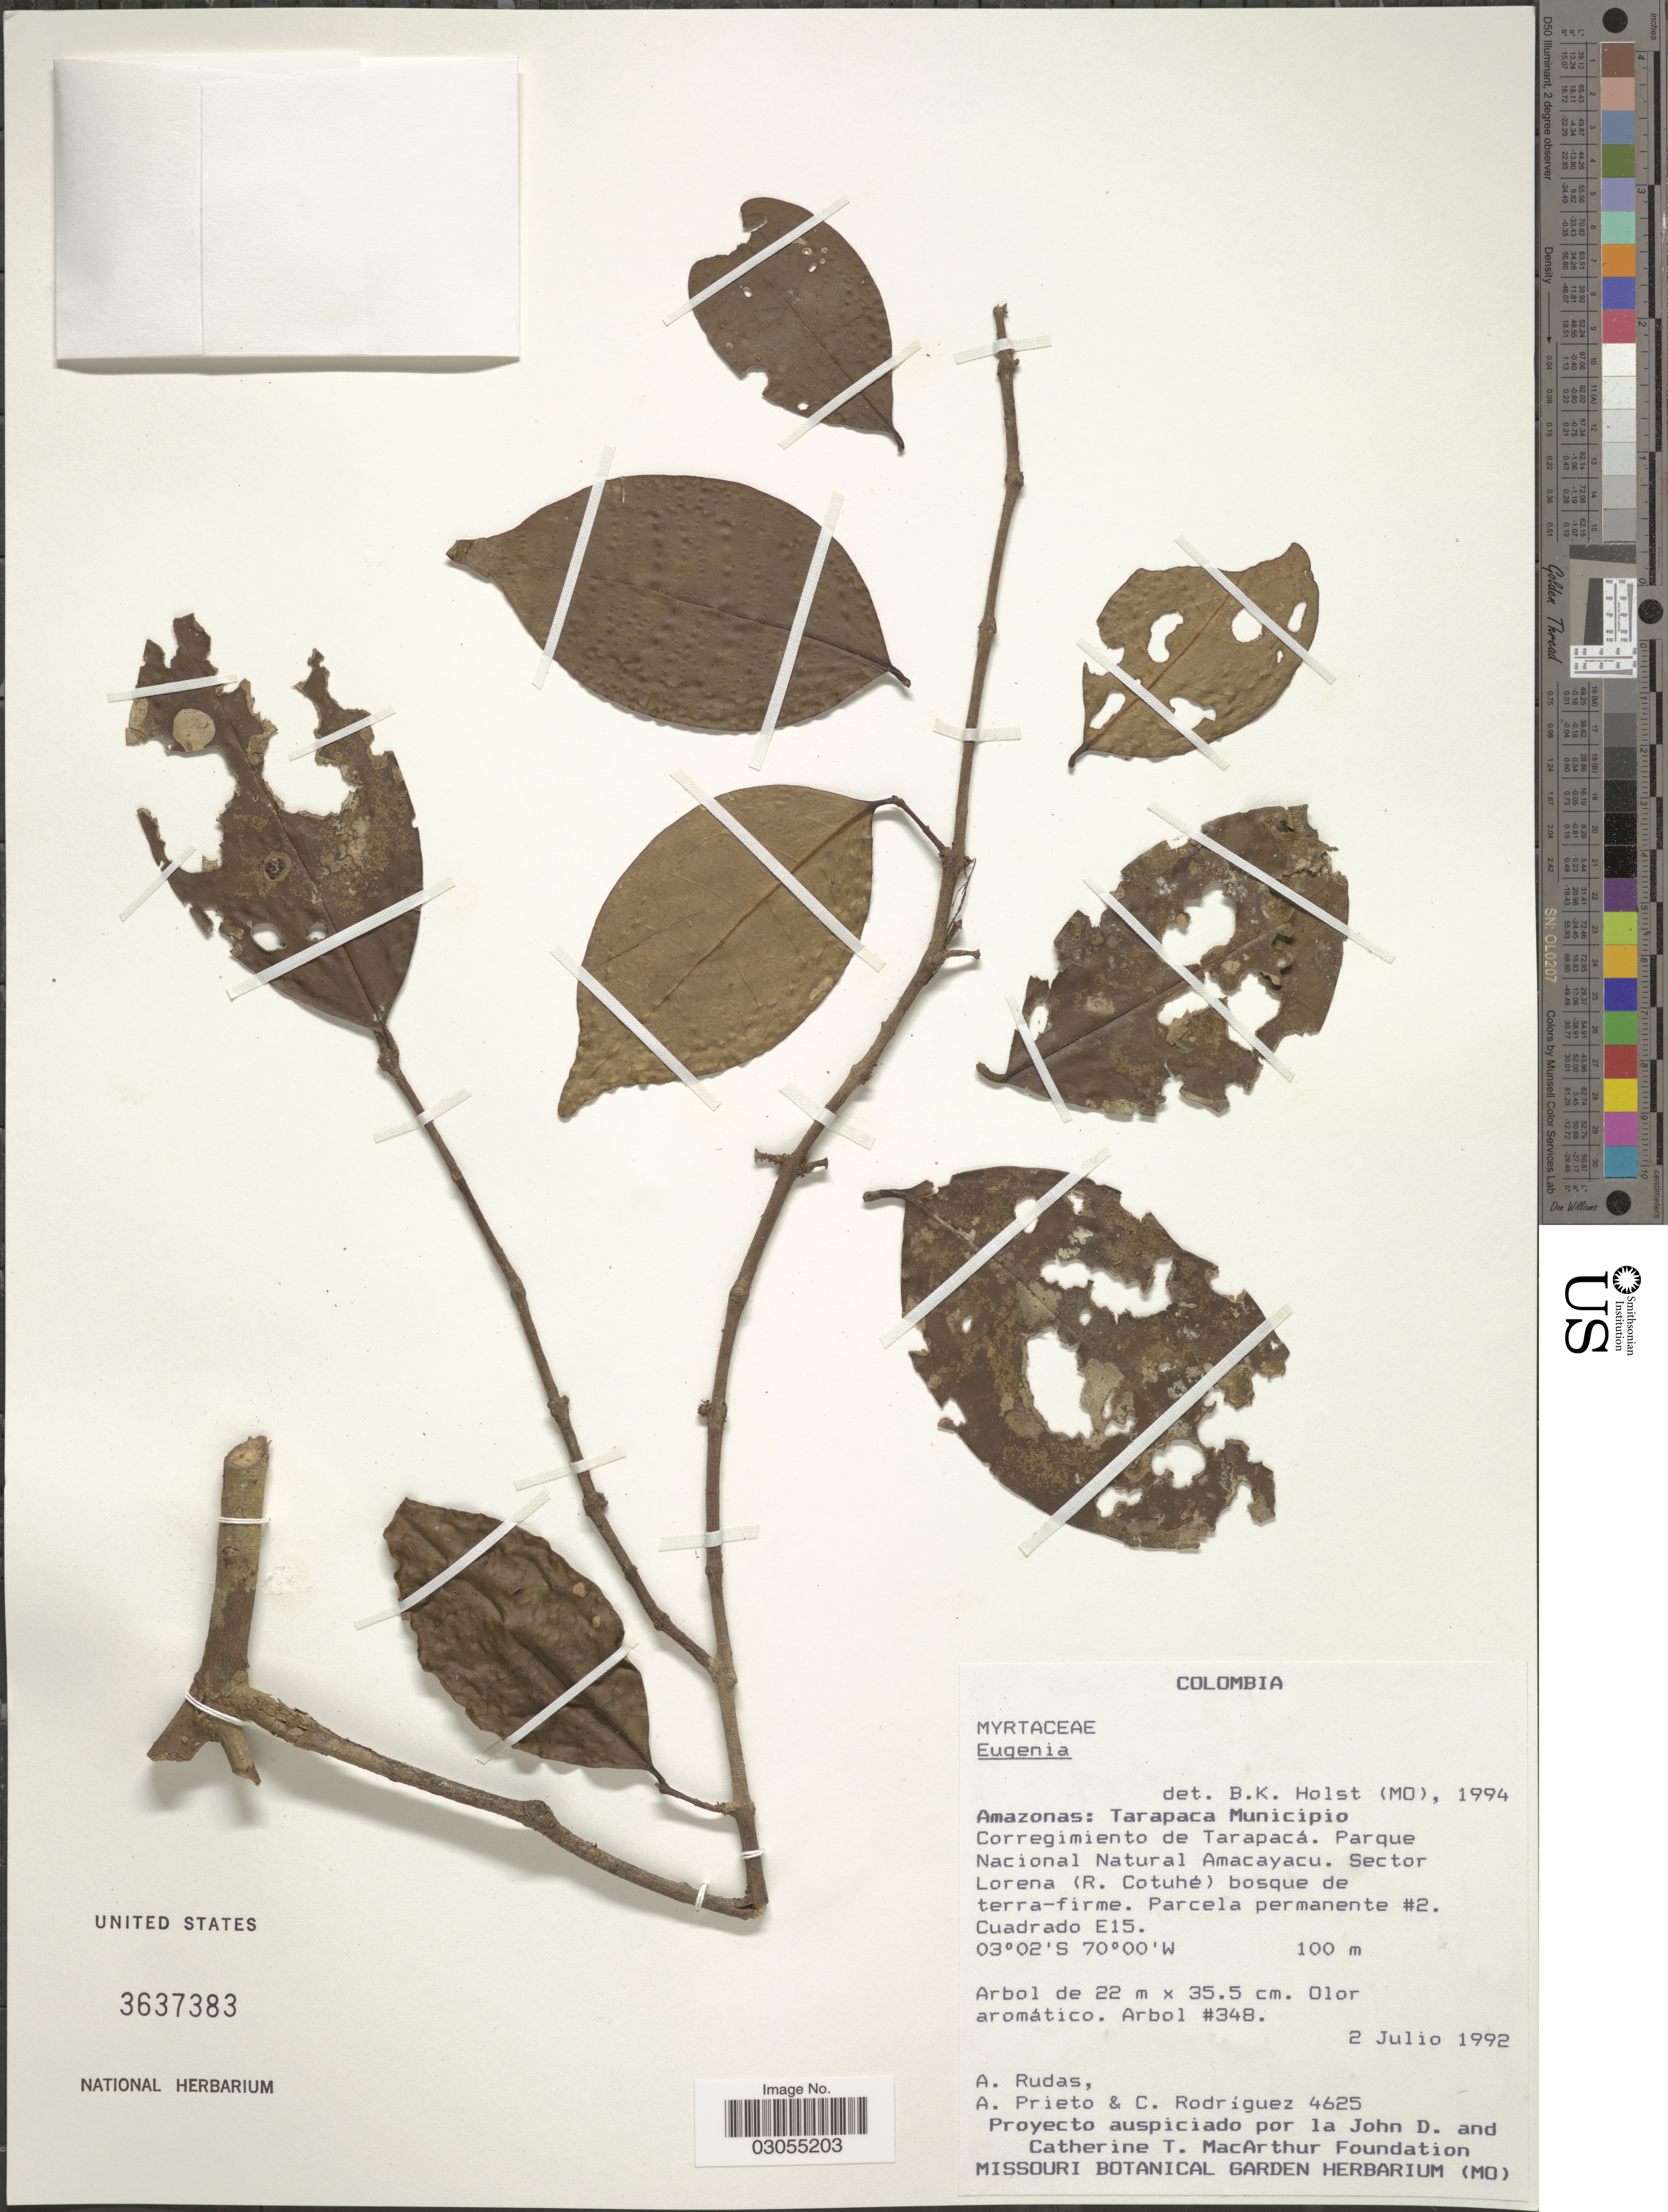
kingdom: Plantae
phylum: Tracheophyta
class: Magnoliopsida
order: Myrtales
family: Myrtaceae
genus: Eugenia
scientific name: Eugenia sp.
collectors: A. Rudas, A. Prieto & C. Rodríguez-Flores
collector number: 4625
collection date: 1992-07-02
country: Colombia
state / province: Amazônas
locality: Tarapaca Municipio. Corregimiento de Tarapacá. Parque Nacional Natural Amacayacu. Sector Lorena (R. Cotuhé) bosque de terra-firme. Parcele permanente #2 Cuadrado E15.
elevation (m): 100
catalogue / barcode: US 3637383